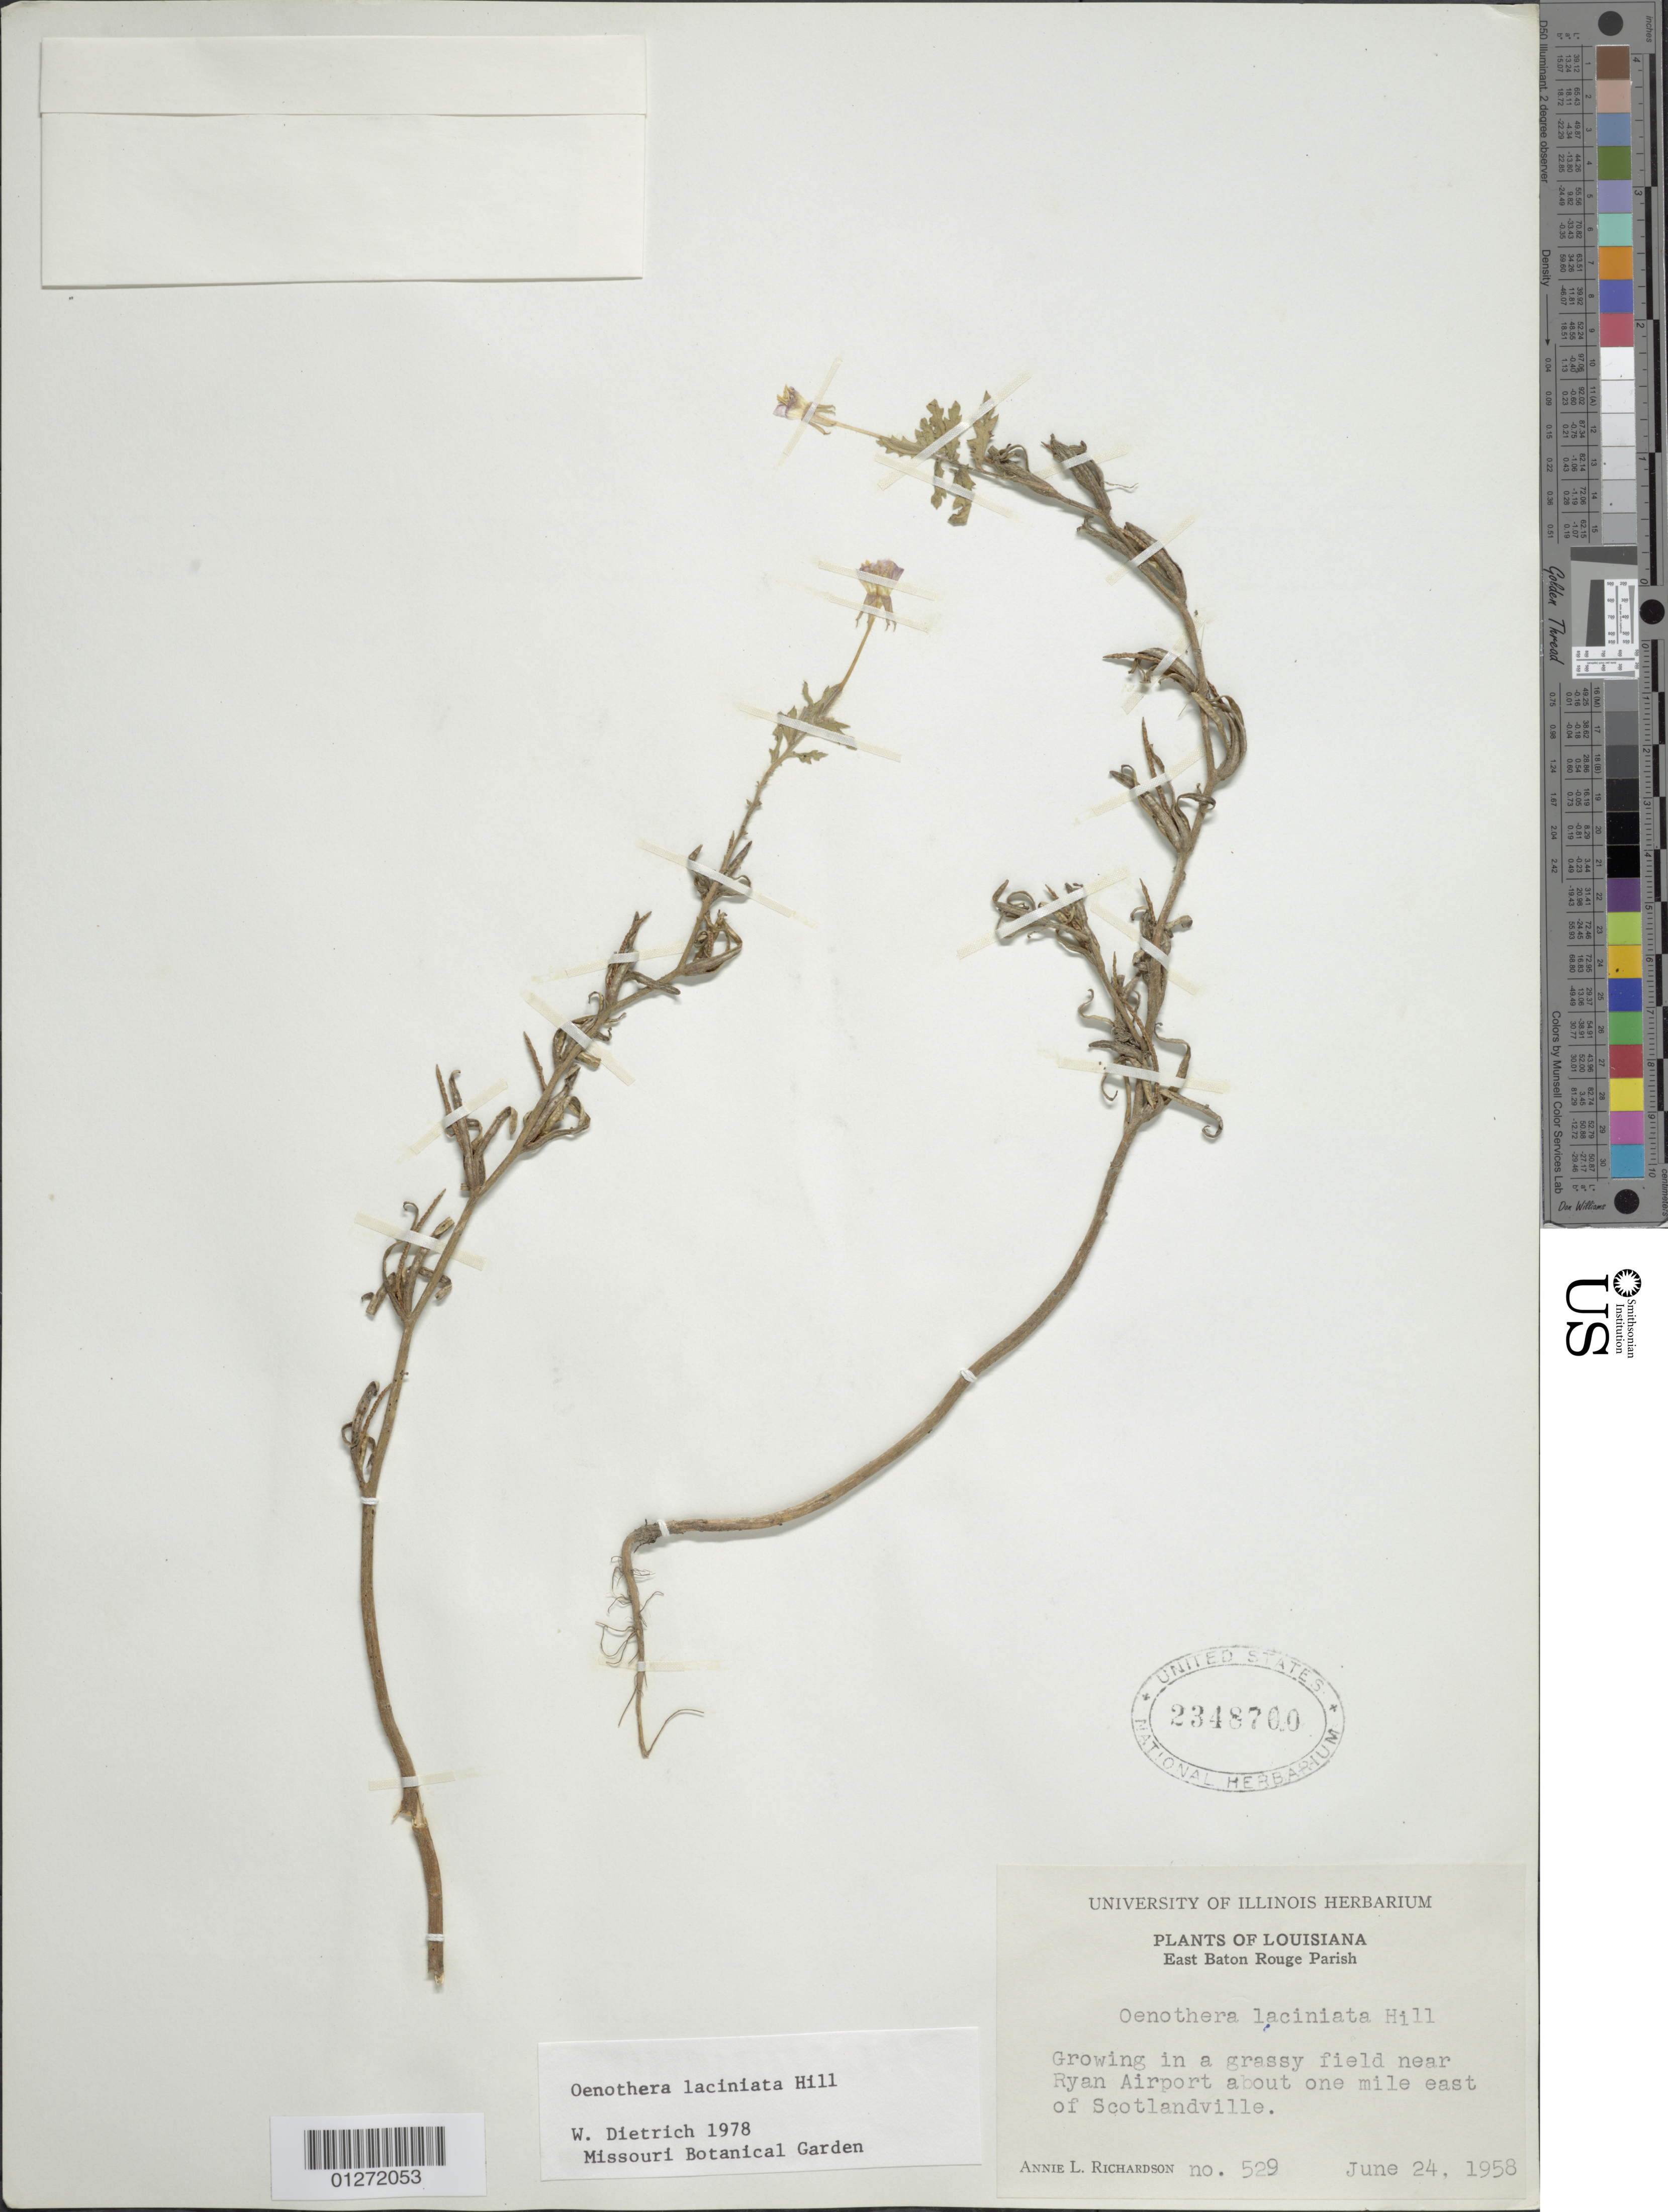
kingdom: Plantae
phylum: Tracheophyta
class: Magnoliopsida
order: Myrtales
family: Onagraceae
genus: Oenothera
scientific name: Oenothera laciniata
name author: Hill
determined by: Dietrich, W.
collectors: A. L. Richardson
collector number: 529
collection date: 1958-06-24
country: United States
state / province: Louisiana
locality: East Baton Rouge Parish, near Airport, about 1 mi E of Scotlandville.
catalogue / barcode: US 2348700